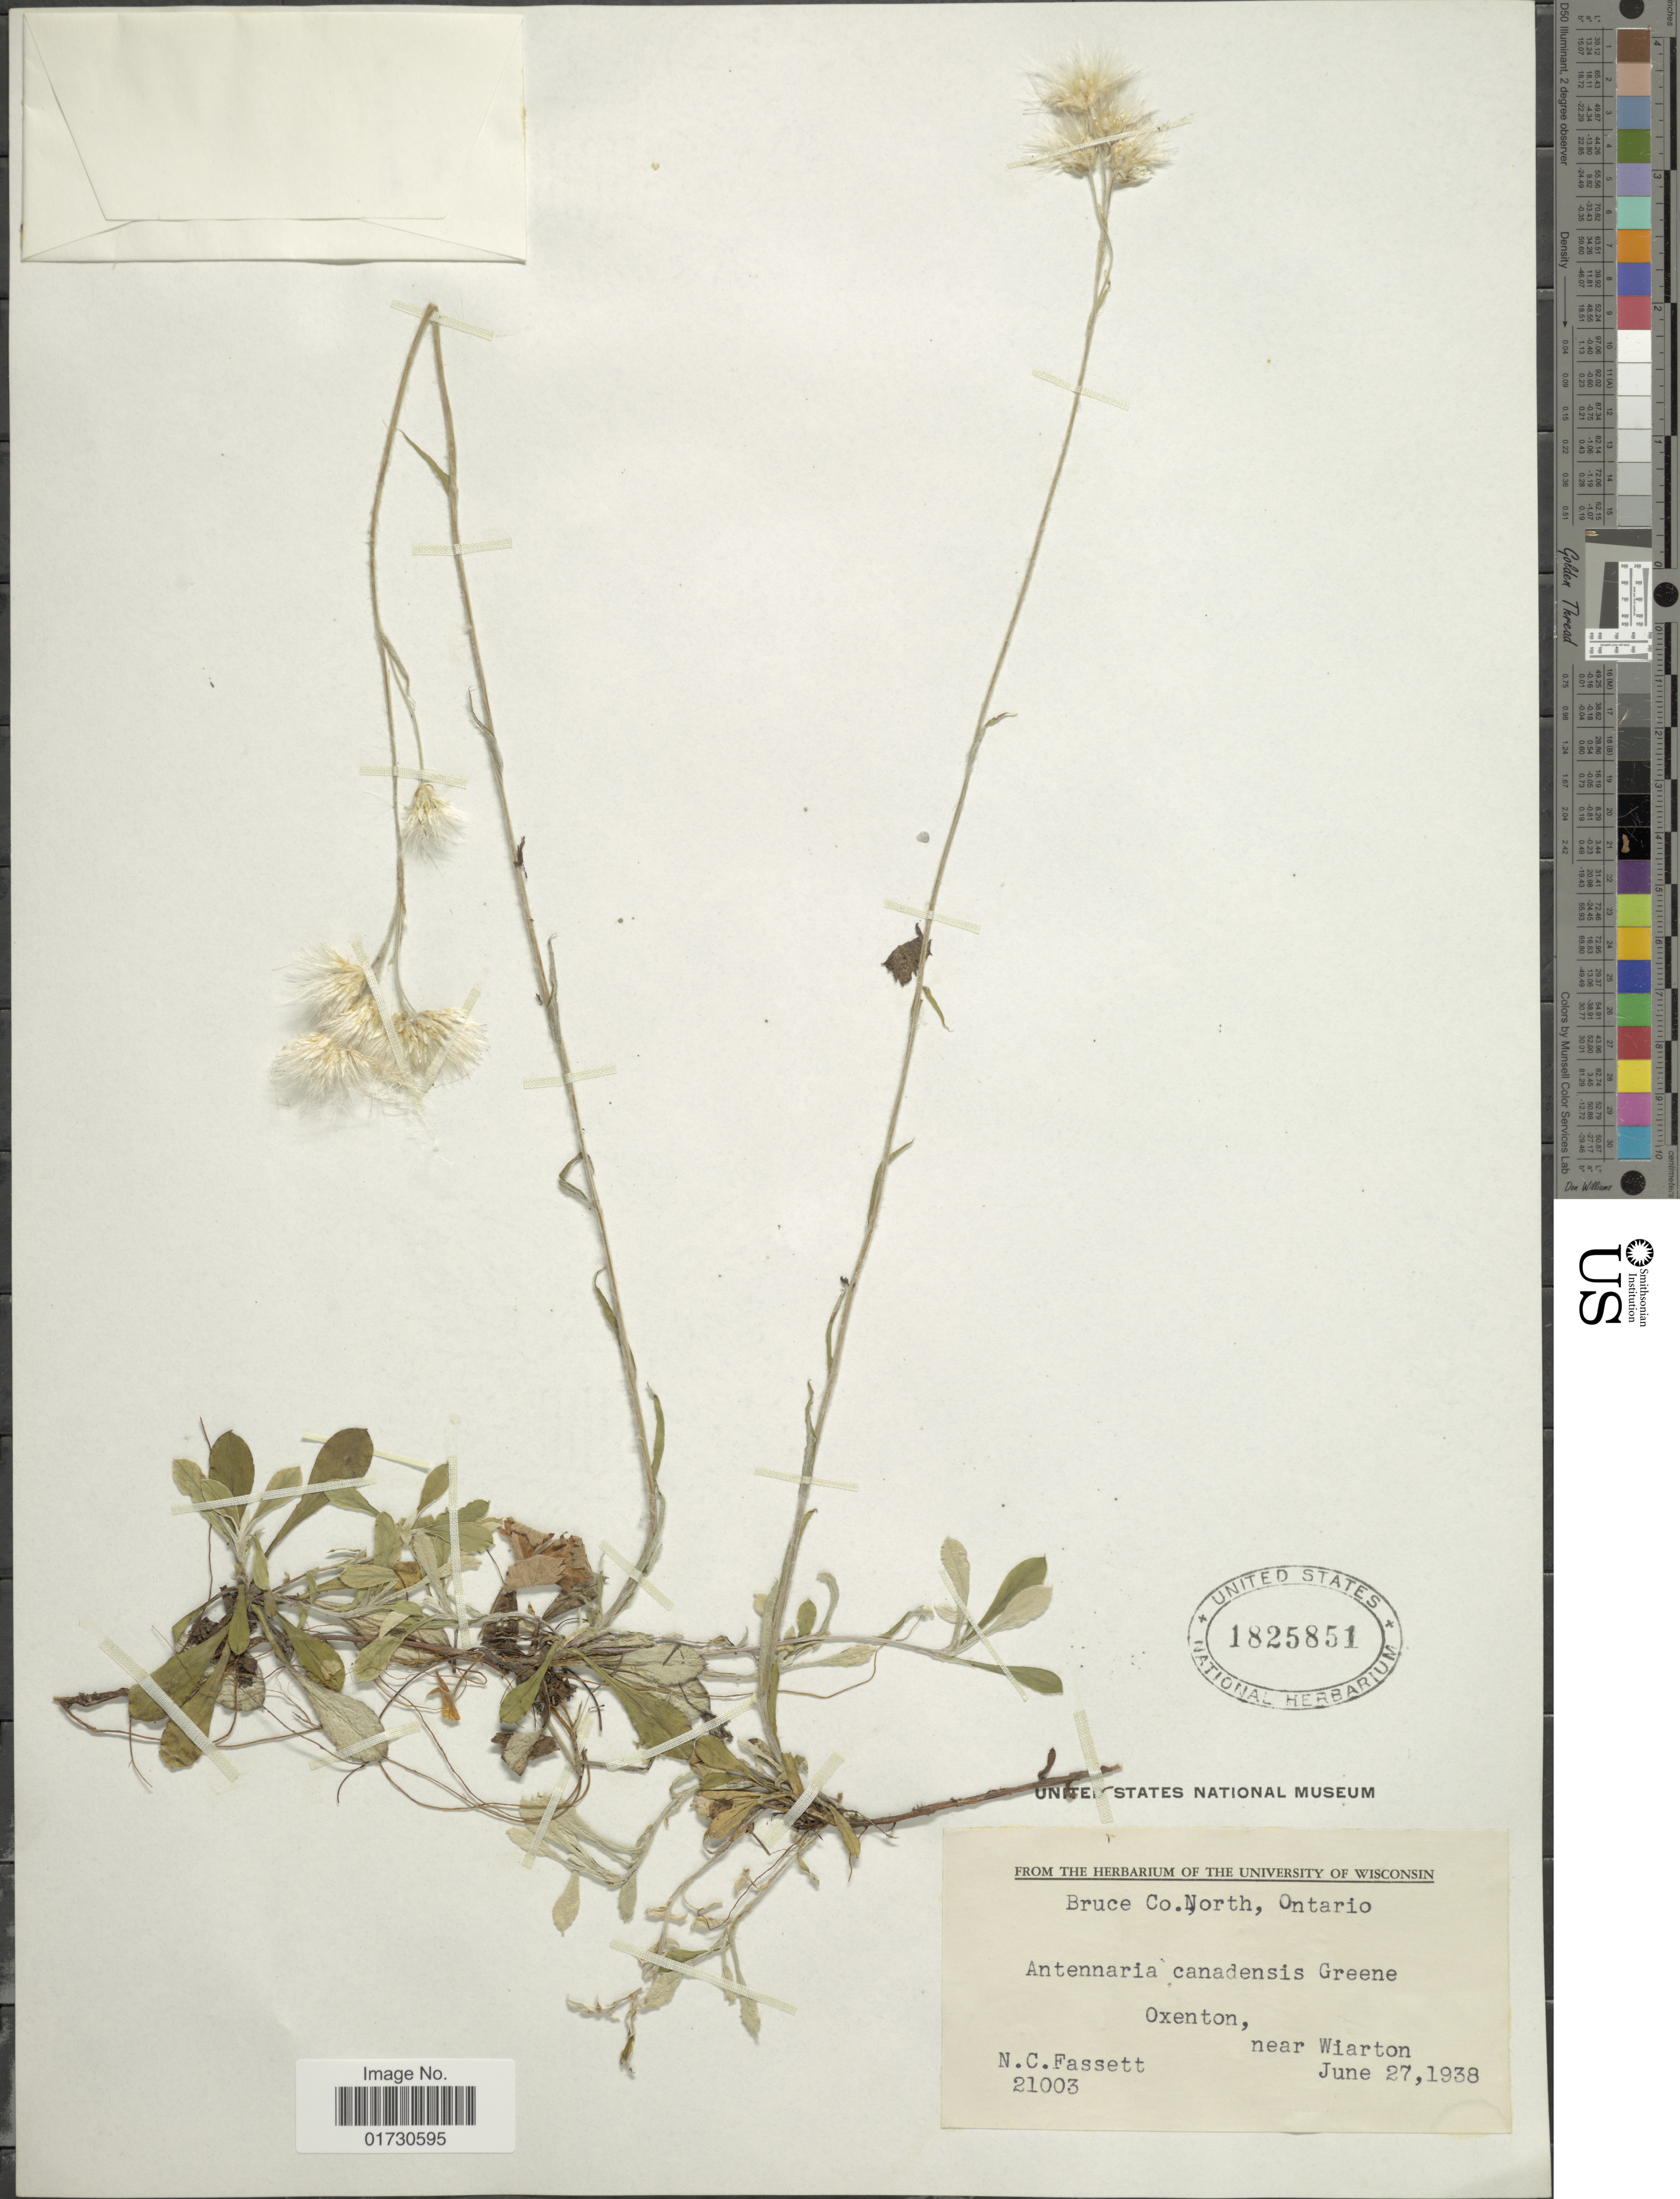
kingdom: Plantae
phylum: Tracheophyta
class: Magnoliopsida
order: Asterales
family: Asteraceae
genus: Antennaria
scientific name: Antennaria canadensis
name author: Greene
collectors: N. C. Fassett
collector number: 21003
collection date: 1938-06-27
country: Canada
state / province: Ontario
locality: Bruce Co. North, Ontario, Oxenten, near Wiarton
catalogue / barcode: US 1825851